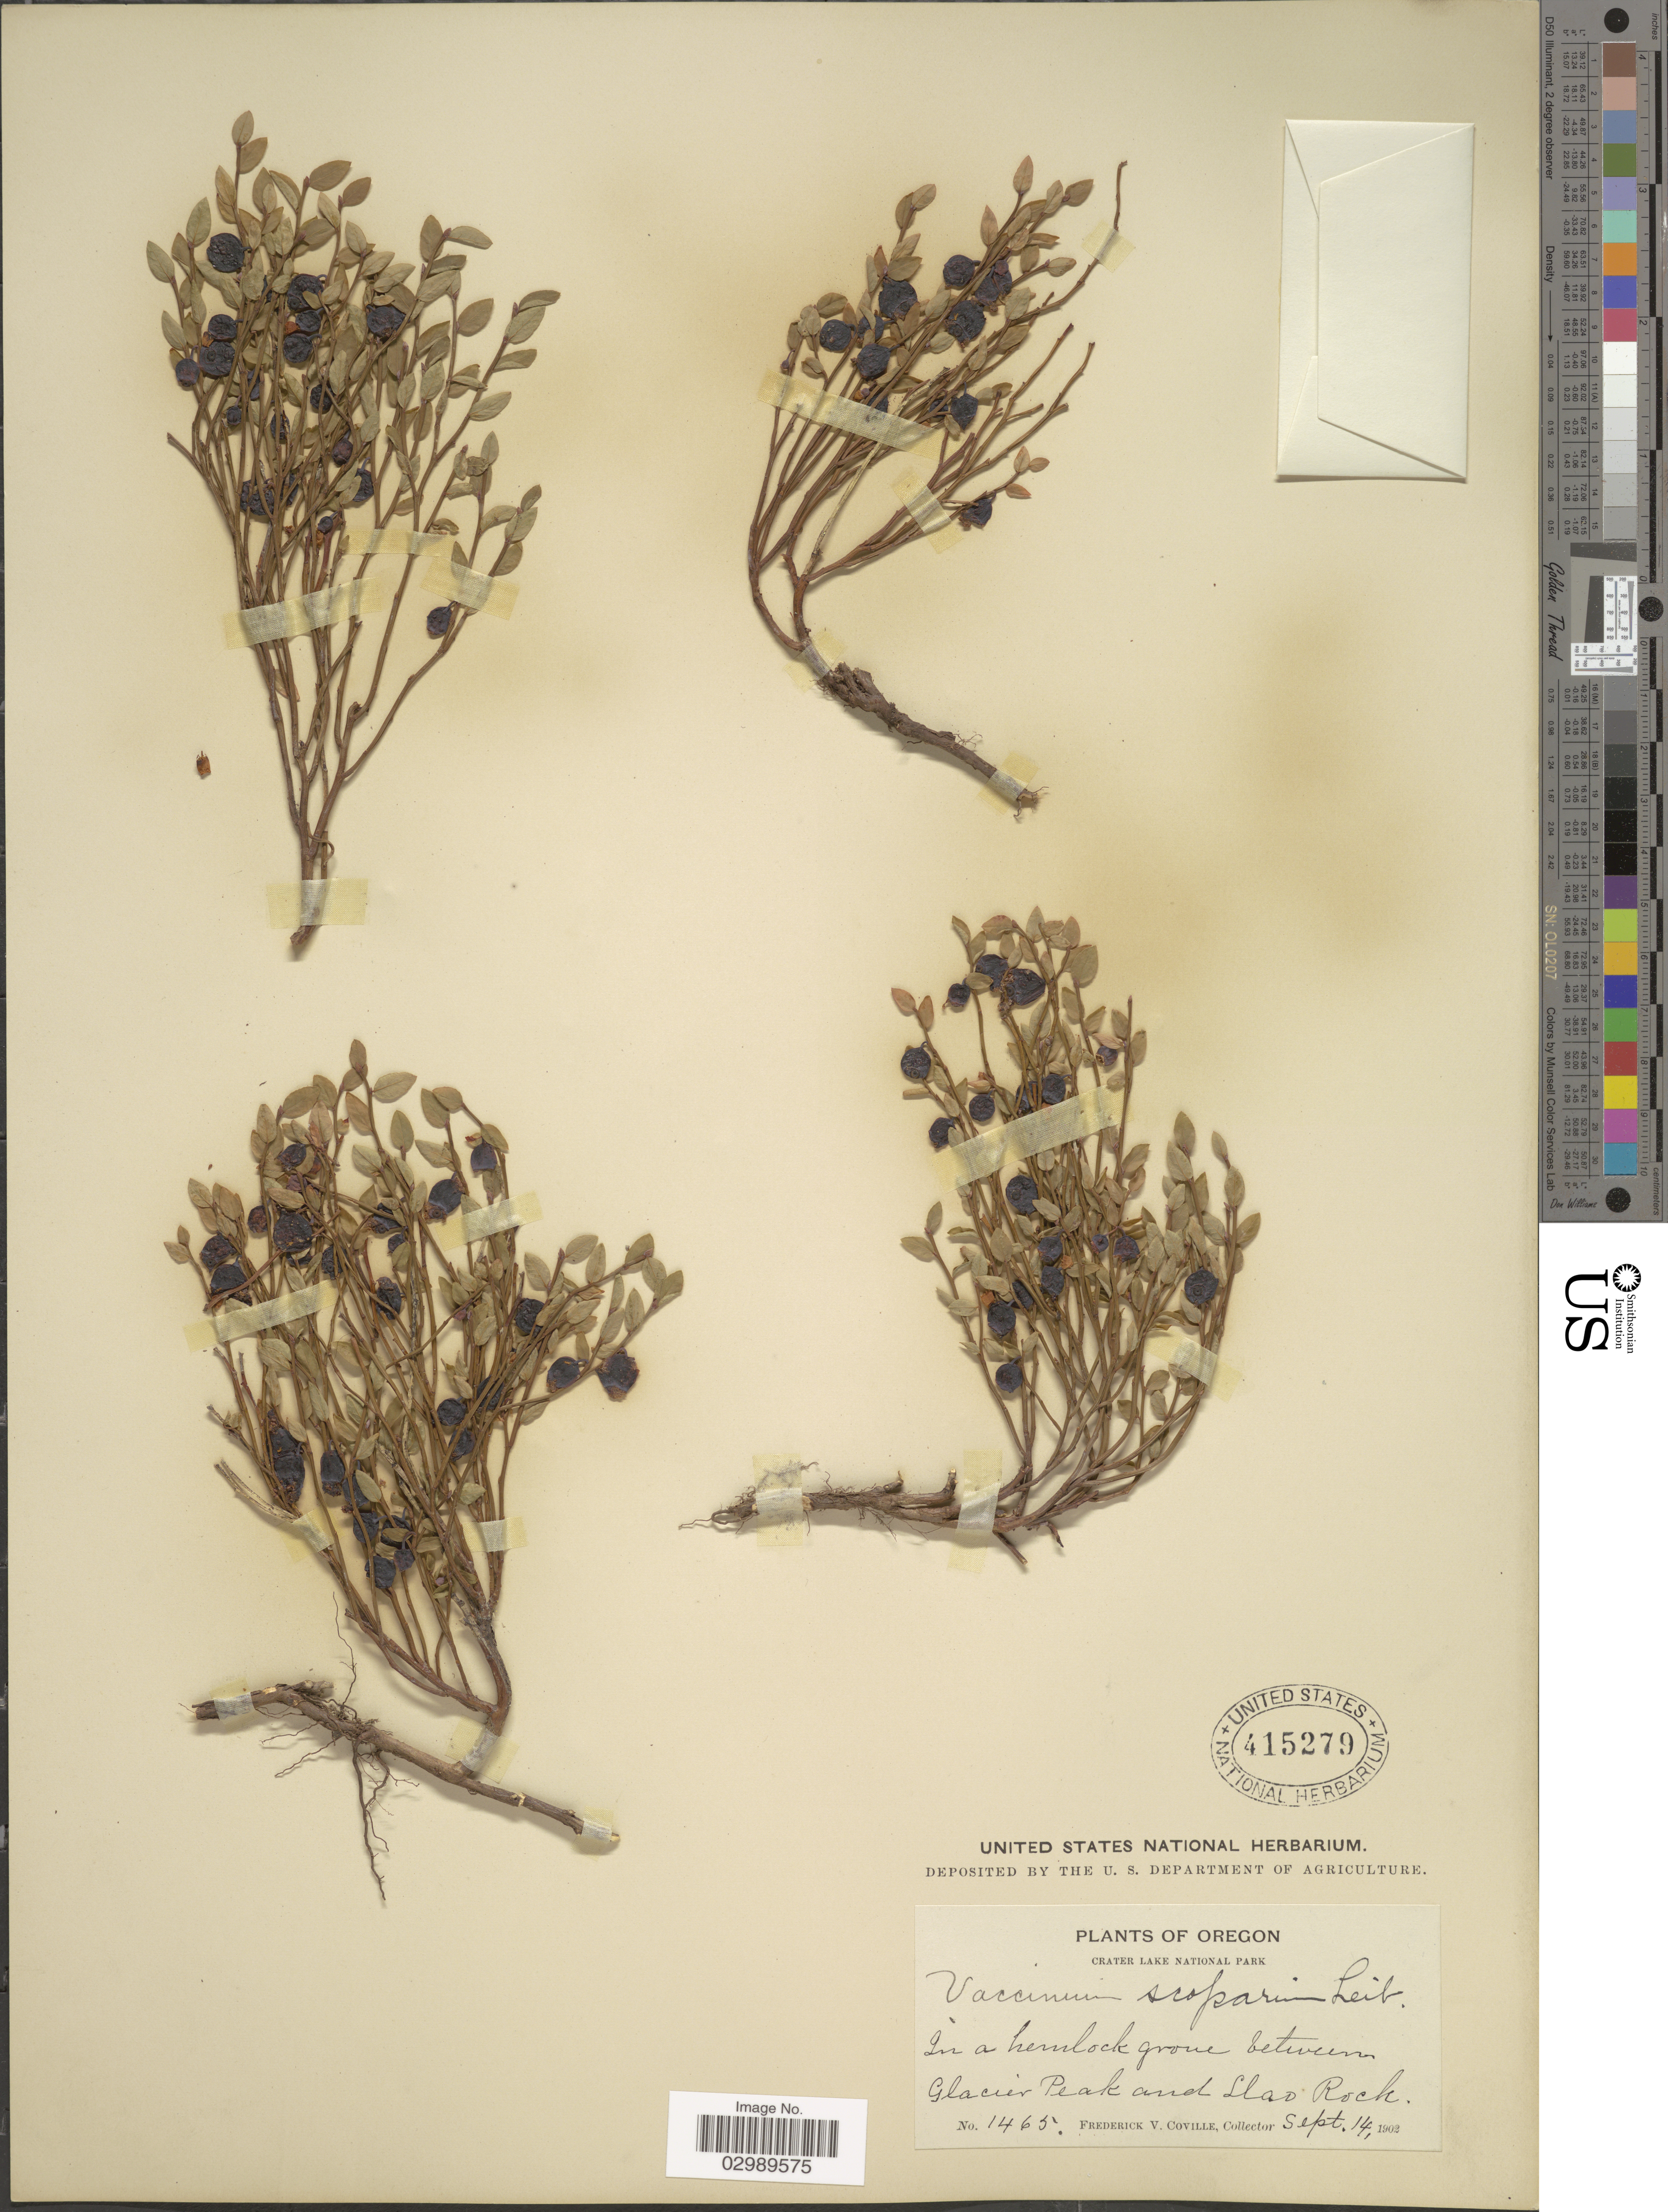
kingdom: Plantae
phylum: Tracheophyta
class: Magnoliopsida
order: Ericales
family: Ericaceae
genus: Vaccinium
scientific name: Vaccinium scoparium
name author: Leiberg ex Coville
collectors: F. V. Coville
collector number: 1465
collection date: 1902-09-14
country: United States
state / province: Oregon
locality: Crater Lake National Park, In a hemlock grove between Glacier Peak and Llao Rock.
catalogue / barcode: US 415279